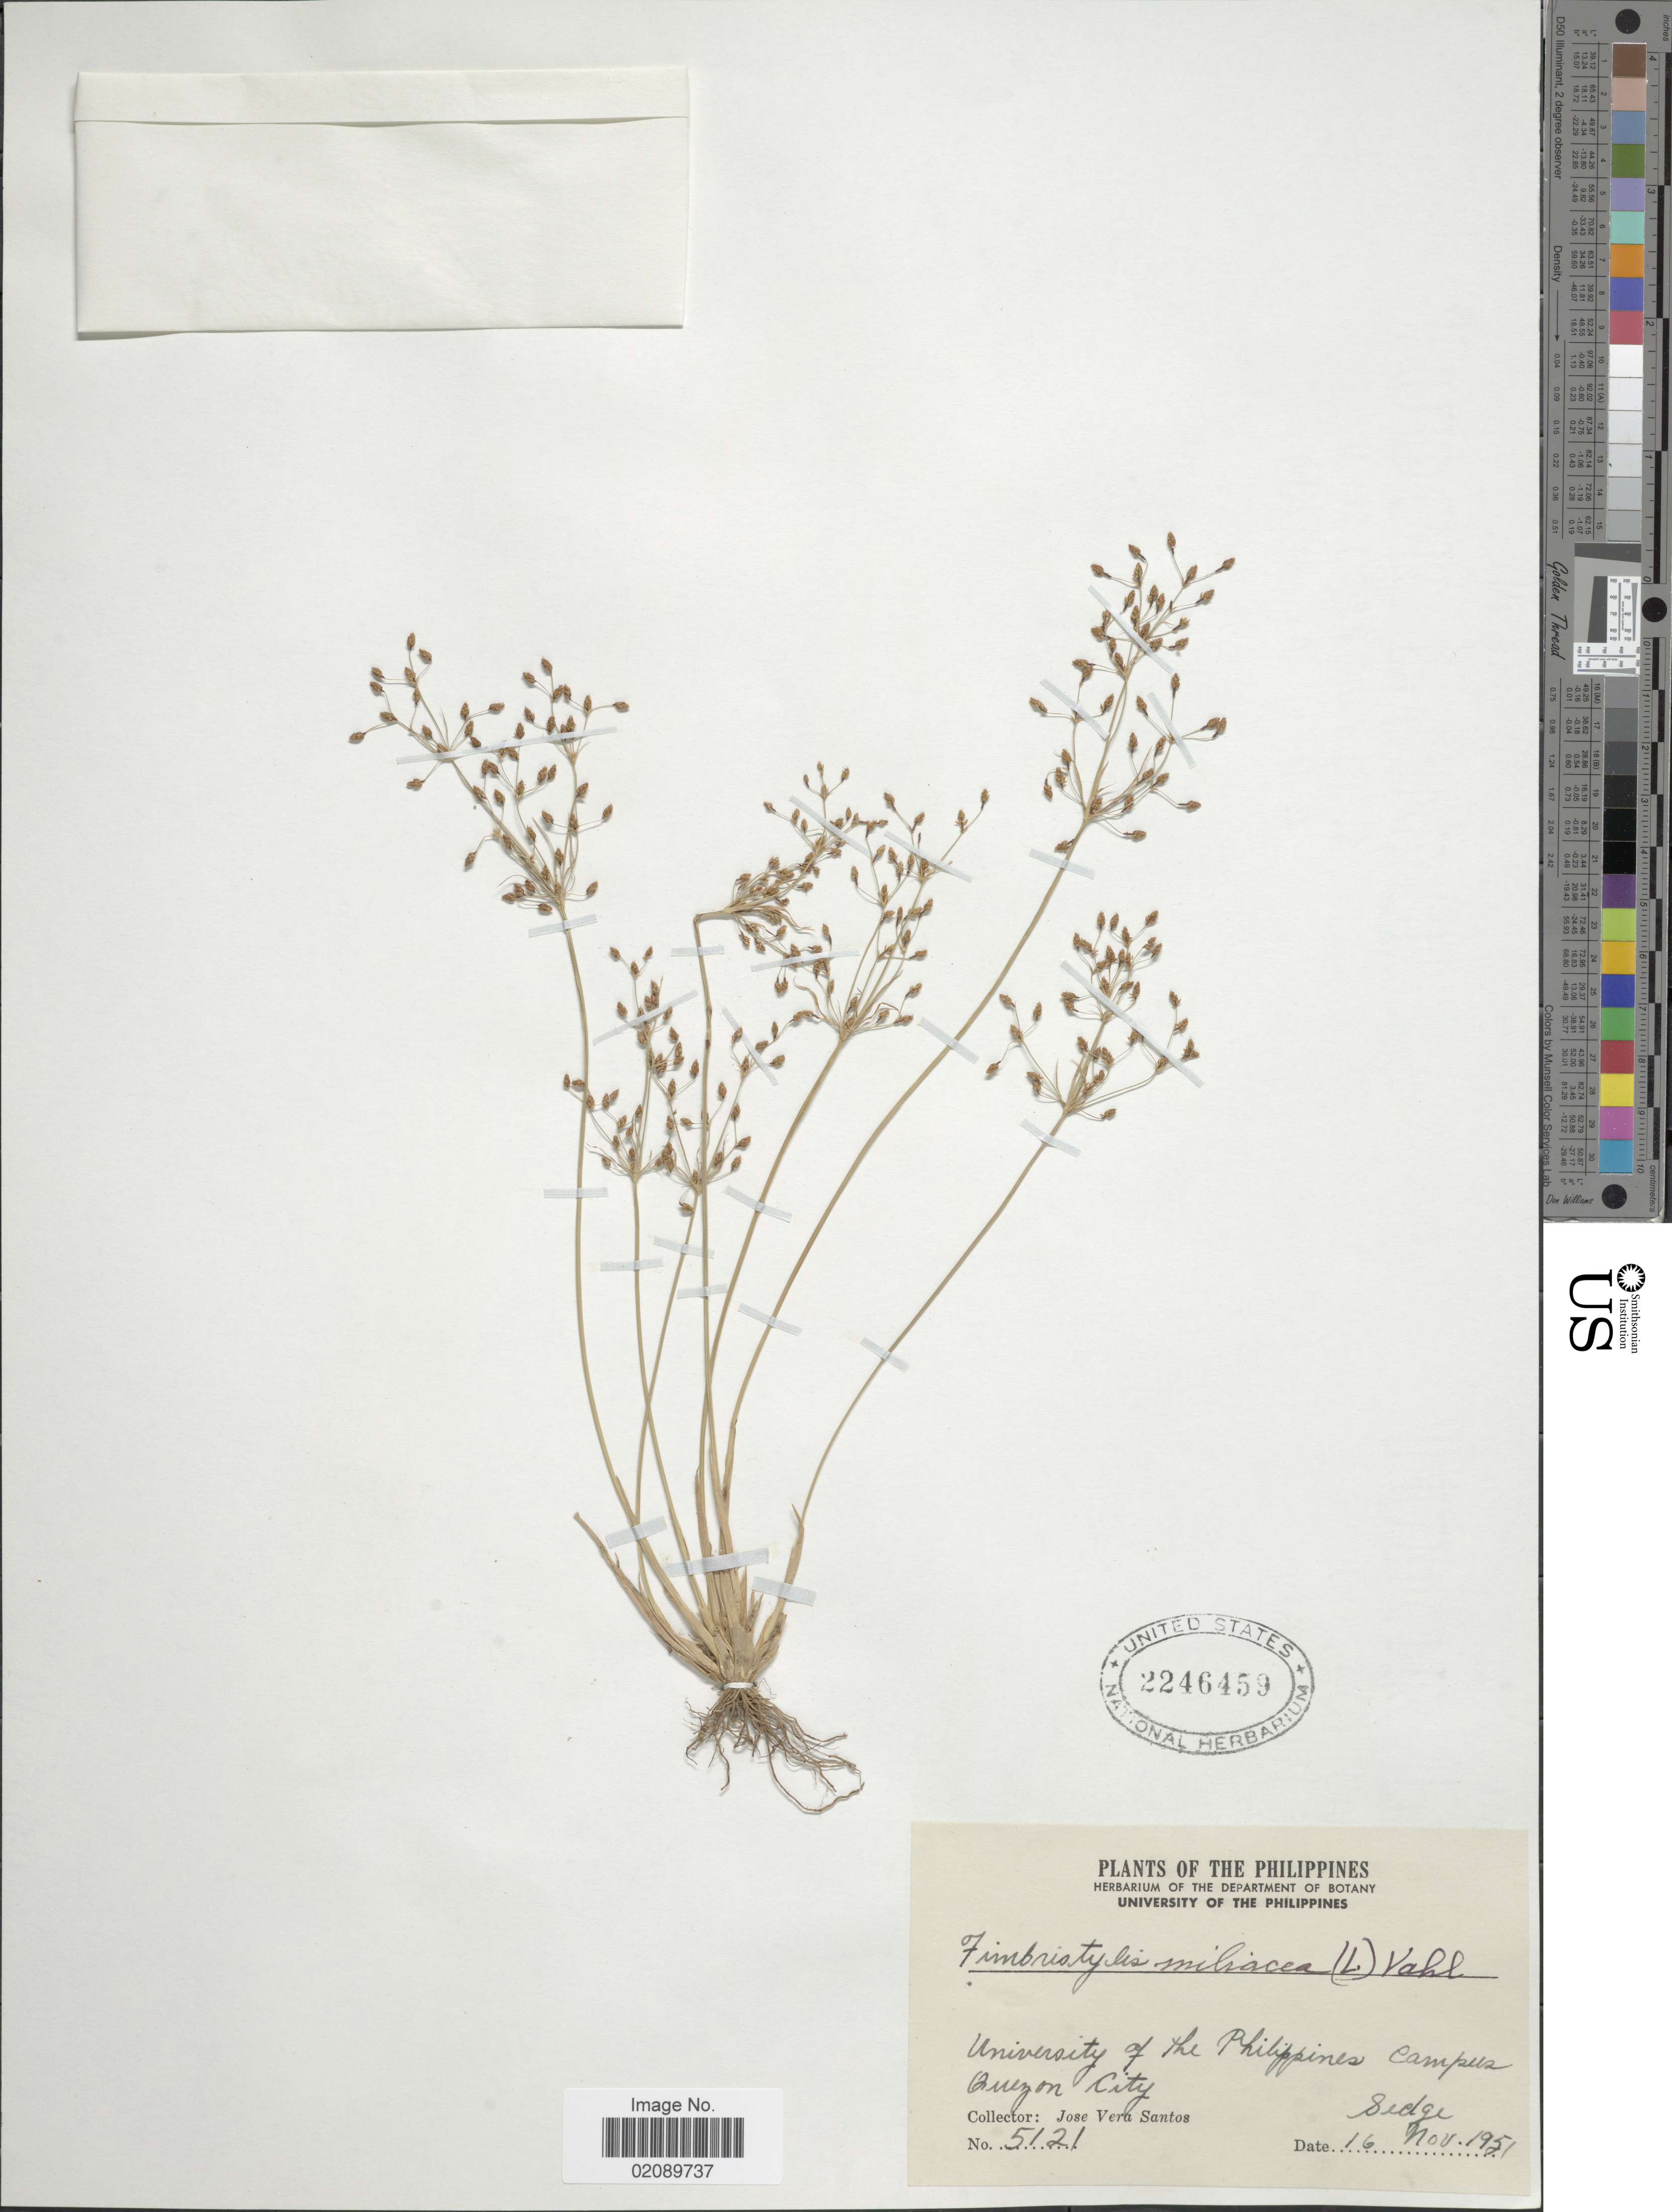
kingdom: Plantae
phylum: Tracheophyta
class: Liliopsida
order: Poales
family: Cyperaceae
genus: Fimbristylis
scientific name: Fimbristylis quinquangularis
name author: (Vahl) Kunth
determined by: Strong, Mark T., (BOT), Smithsonian Institution - National Museum of Natural History (UNITED STATES)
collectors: J. Santos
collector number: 5121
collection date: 1951-11-16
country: Philippines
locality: University of the Philippines Campus, Quezon City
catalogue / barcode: US 2246459